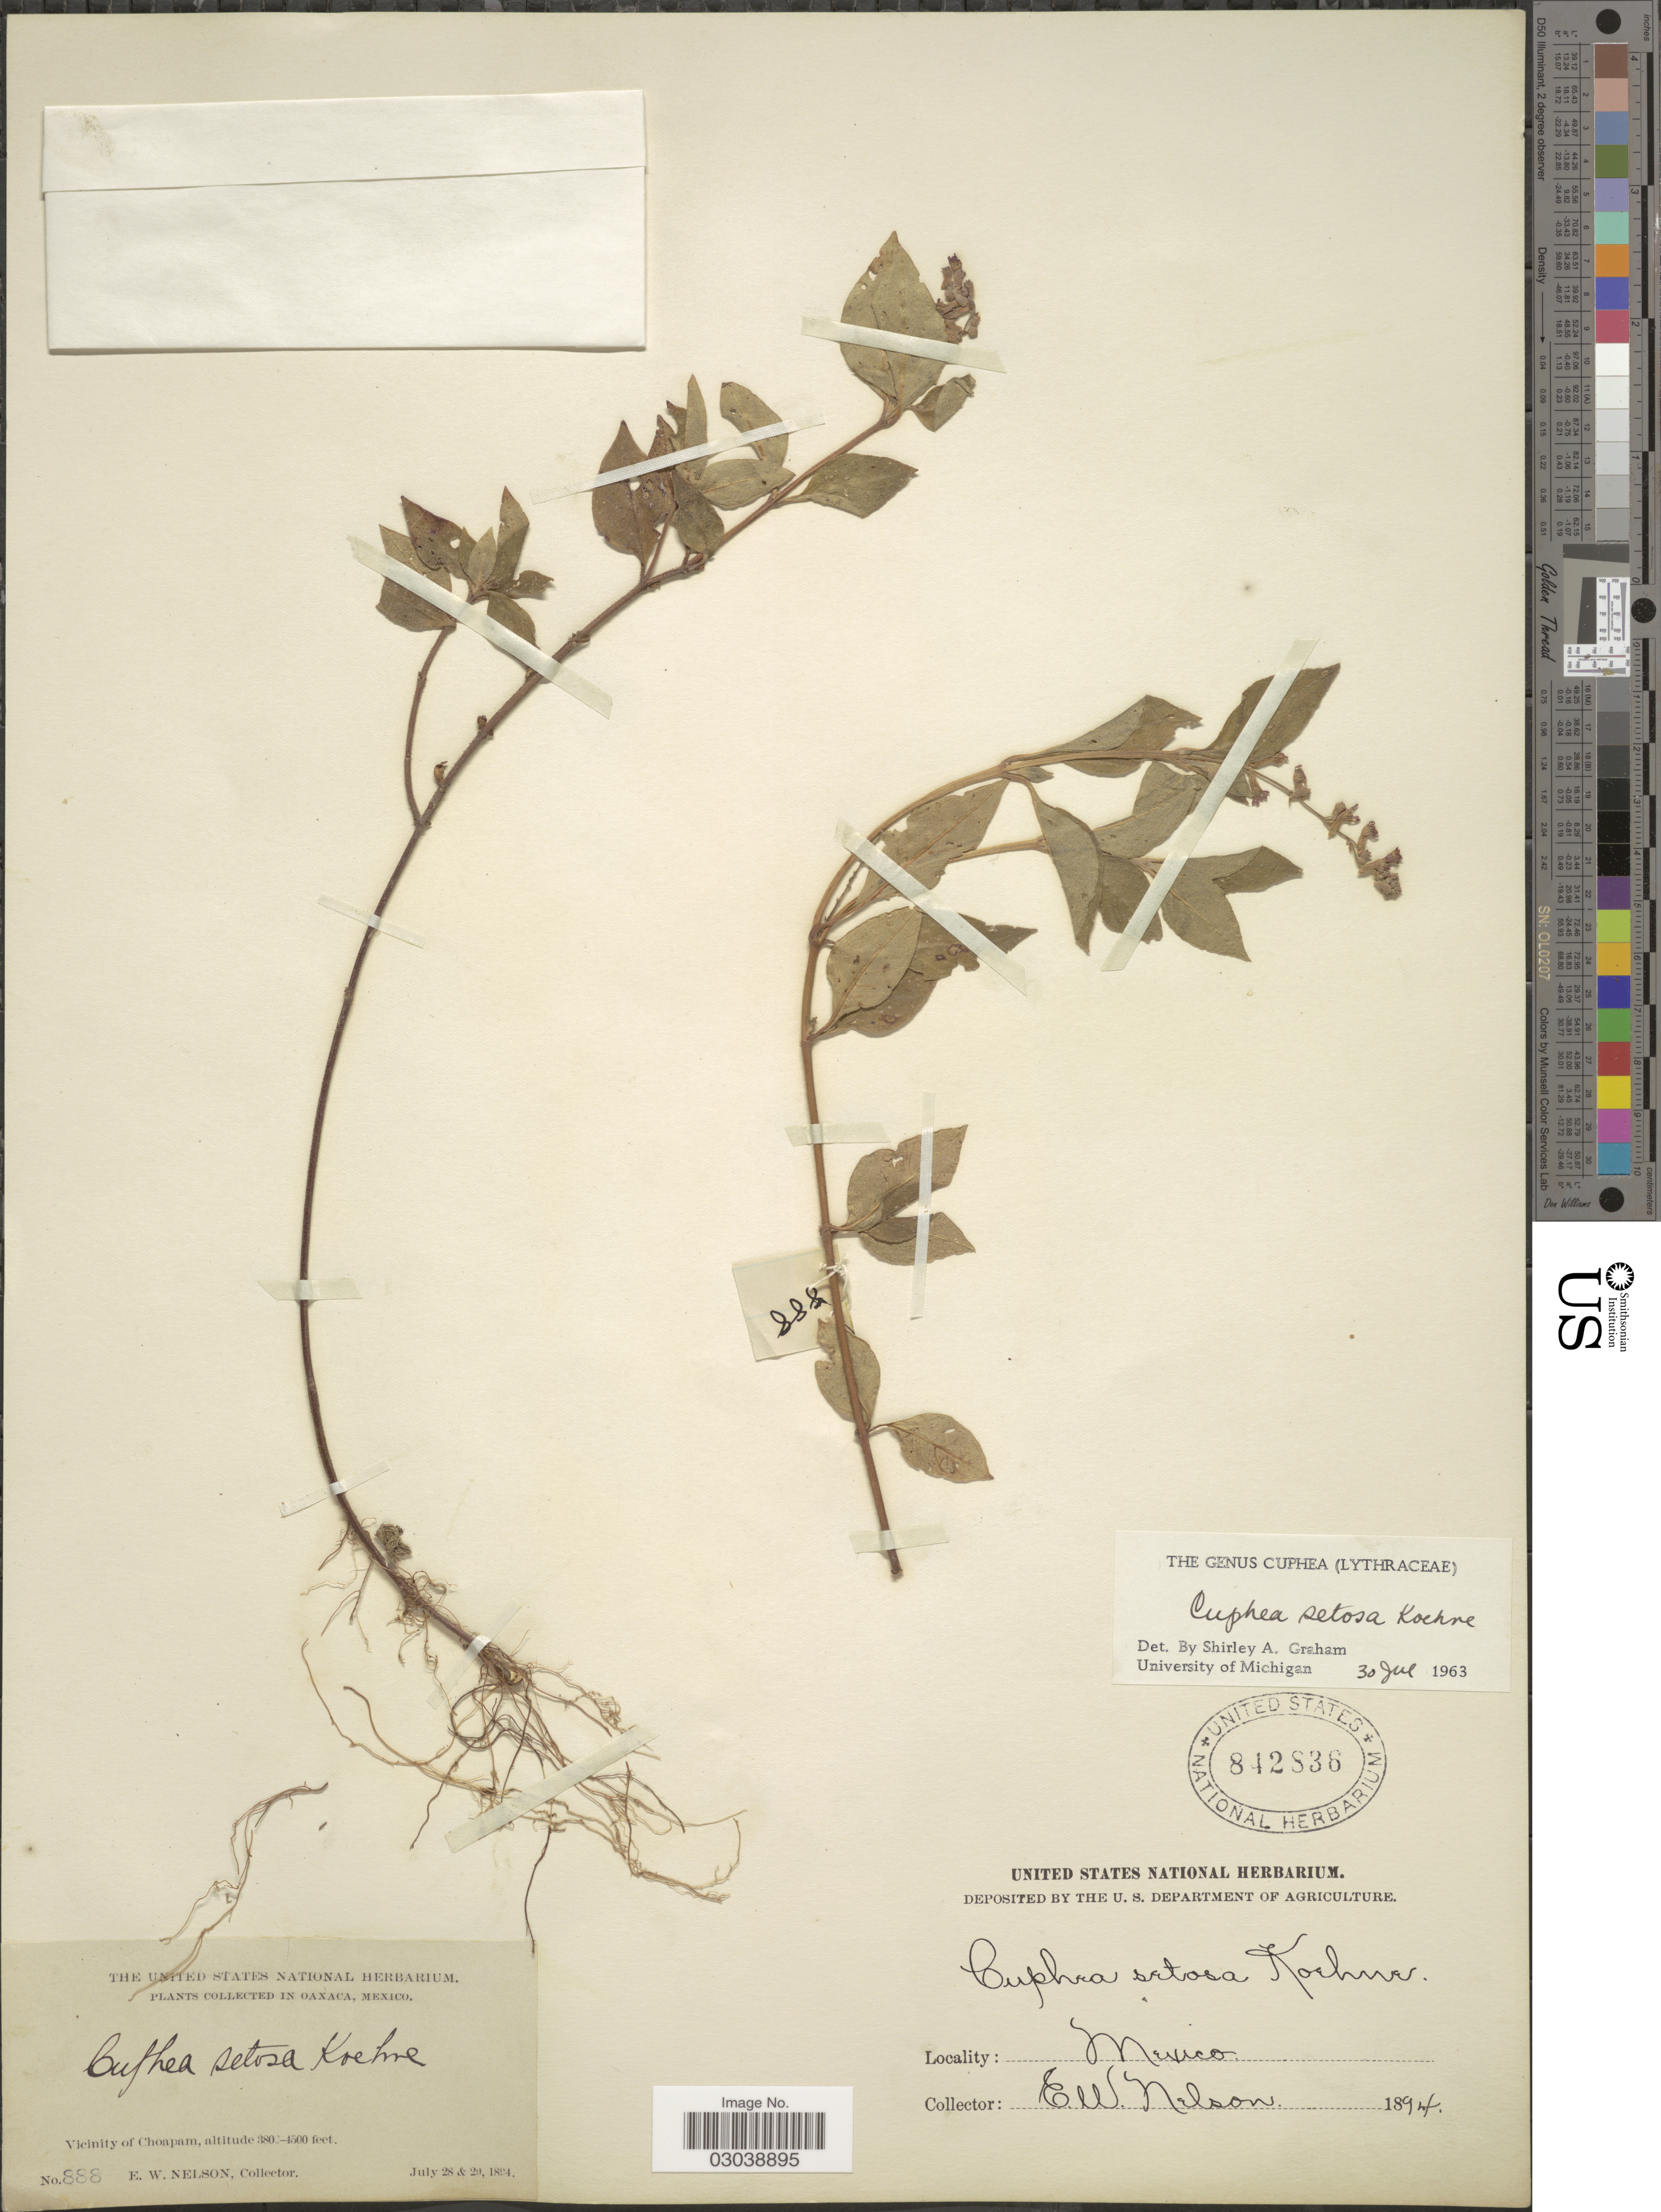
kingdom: Plantae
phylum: Tracheophyta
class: Magnoliopsida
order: Myrtales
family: Lythraceae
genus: Cuphea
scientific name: Cuphea setosa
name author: Koehne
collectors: E. W. Nelson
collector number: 888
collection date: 1894-07-28/1894-07-29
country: Mexico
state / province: Oaxaca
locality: Vicinity of Choapam.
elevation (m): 116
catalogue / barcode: US 842836